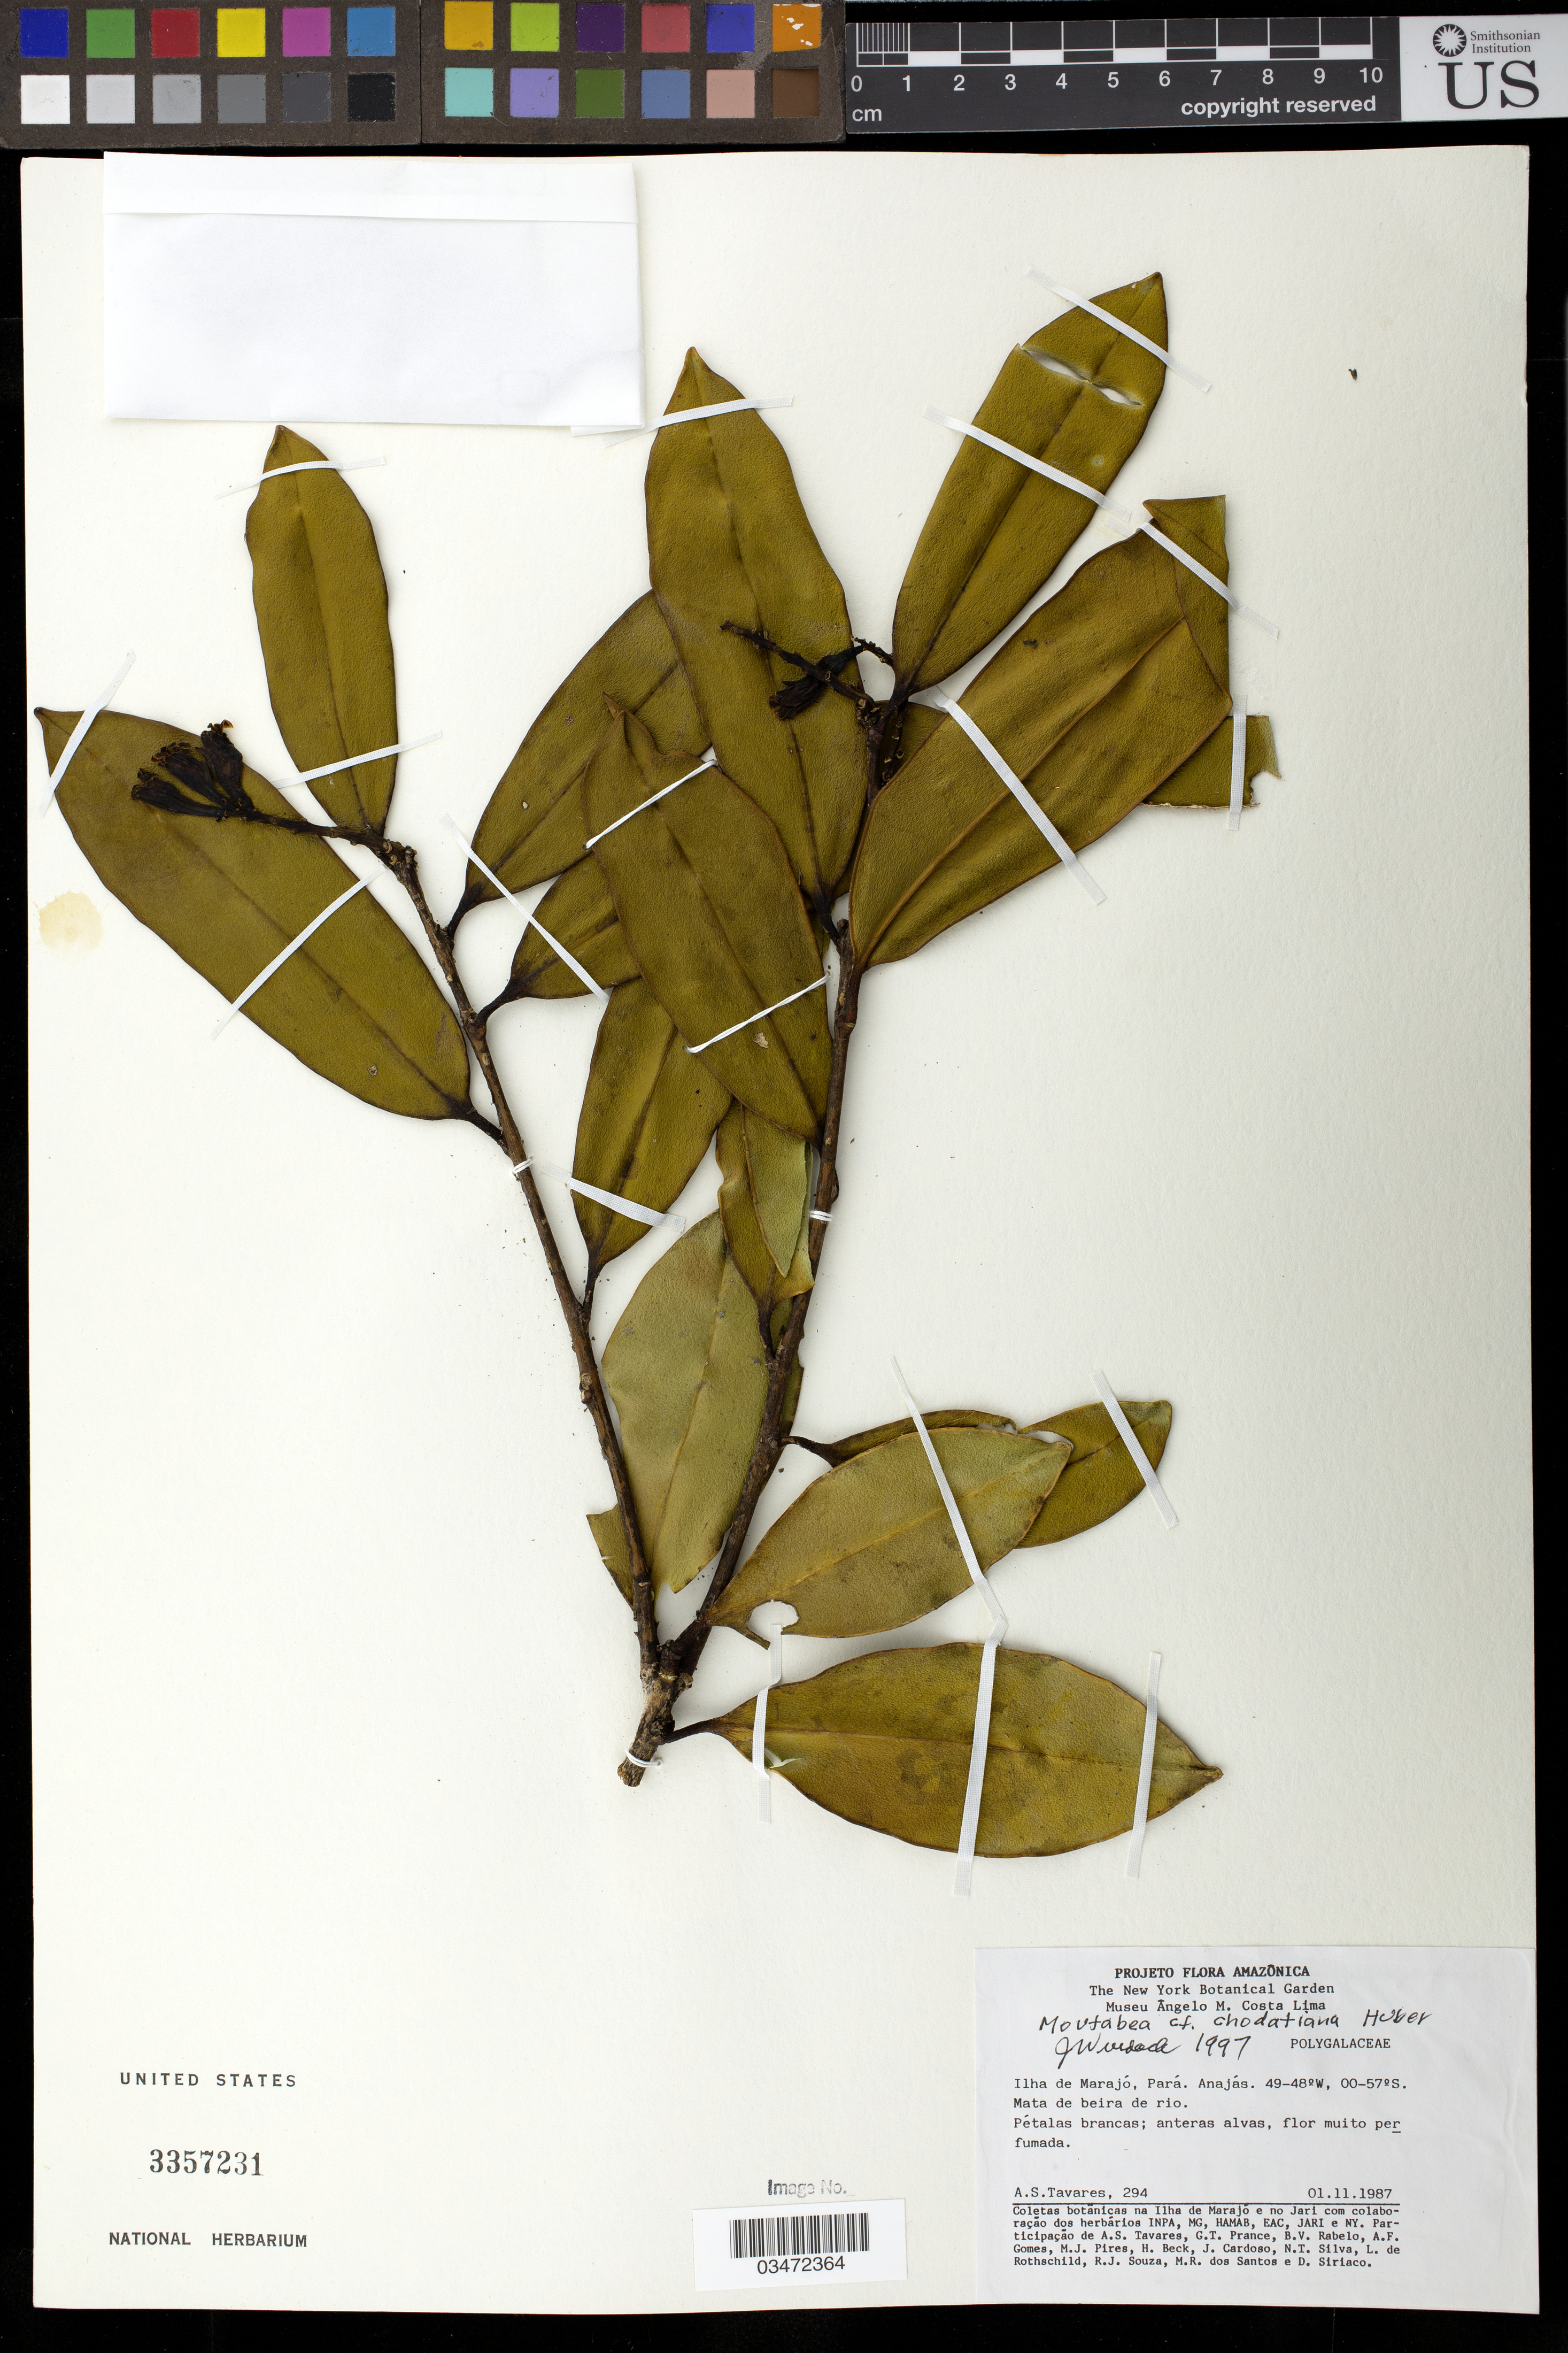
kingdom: Plantae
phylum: Tracheophyta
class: Magnoliopsida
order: Fabales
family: Polygalaceae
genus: Moutabea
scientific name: Moutabea chodatiana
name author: Huber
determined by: Wurdack, John J., (US), US (UNITED STATES)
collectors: A. S. Tavares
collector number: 294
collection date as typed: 01.11.1987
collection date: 1987-11-01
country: Brazil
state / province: Pará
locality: Ilha de Marajó, Pará. Anajás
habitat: Mata de beira de rio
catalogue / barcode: US 3357231